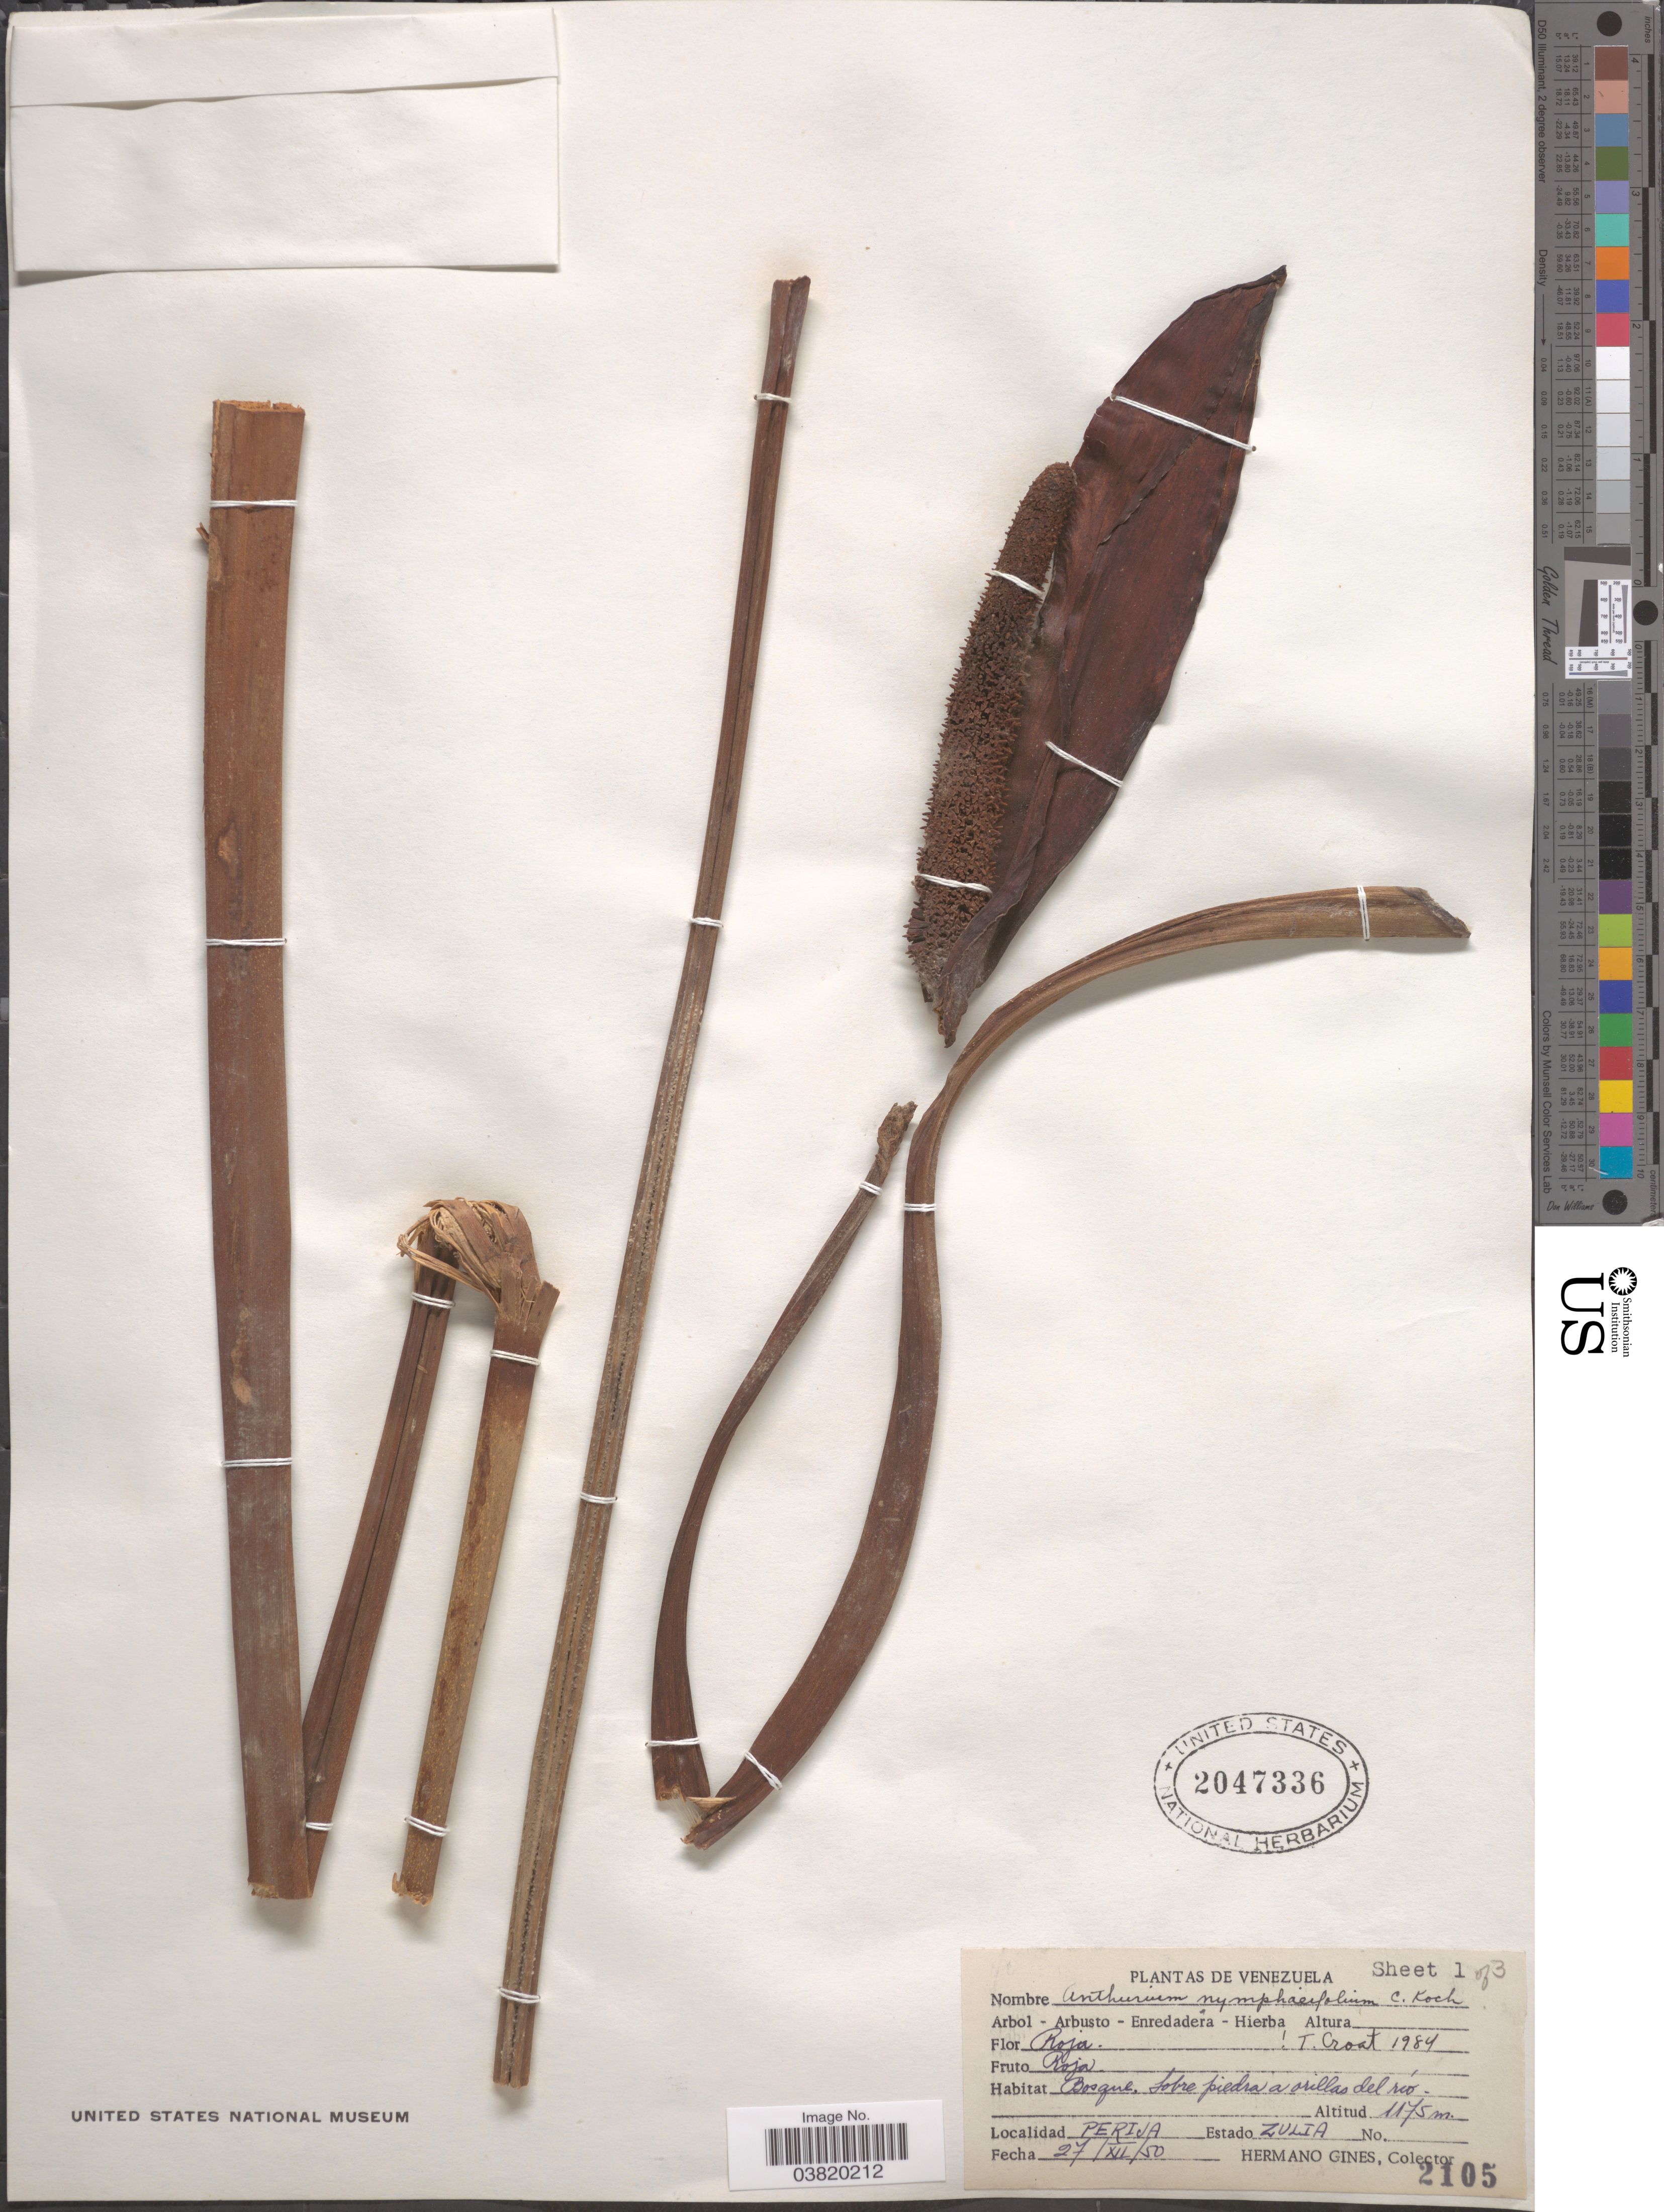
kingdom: Plantae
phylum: Tracheophyta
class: Liliopsida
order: Alismatales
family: Araceae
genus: Anthurium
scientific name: Anthurium nymphaeifolium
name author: K. Koch & C.D. Bouché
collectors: Bro. Gines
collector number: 2105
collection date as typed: Transcribed d/m/y: 27/12/50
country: Venezuela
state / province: Zulia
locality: Perija.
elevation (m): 1175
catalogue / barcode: US 2047336